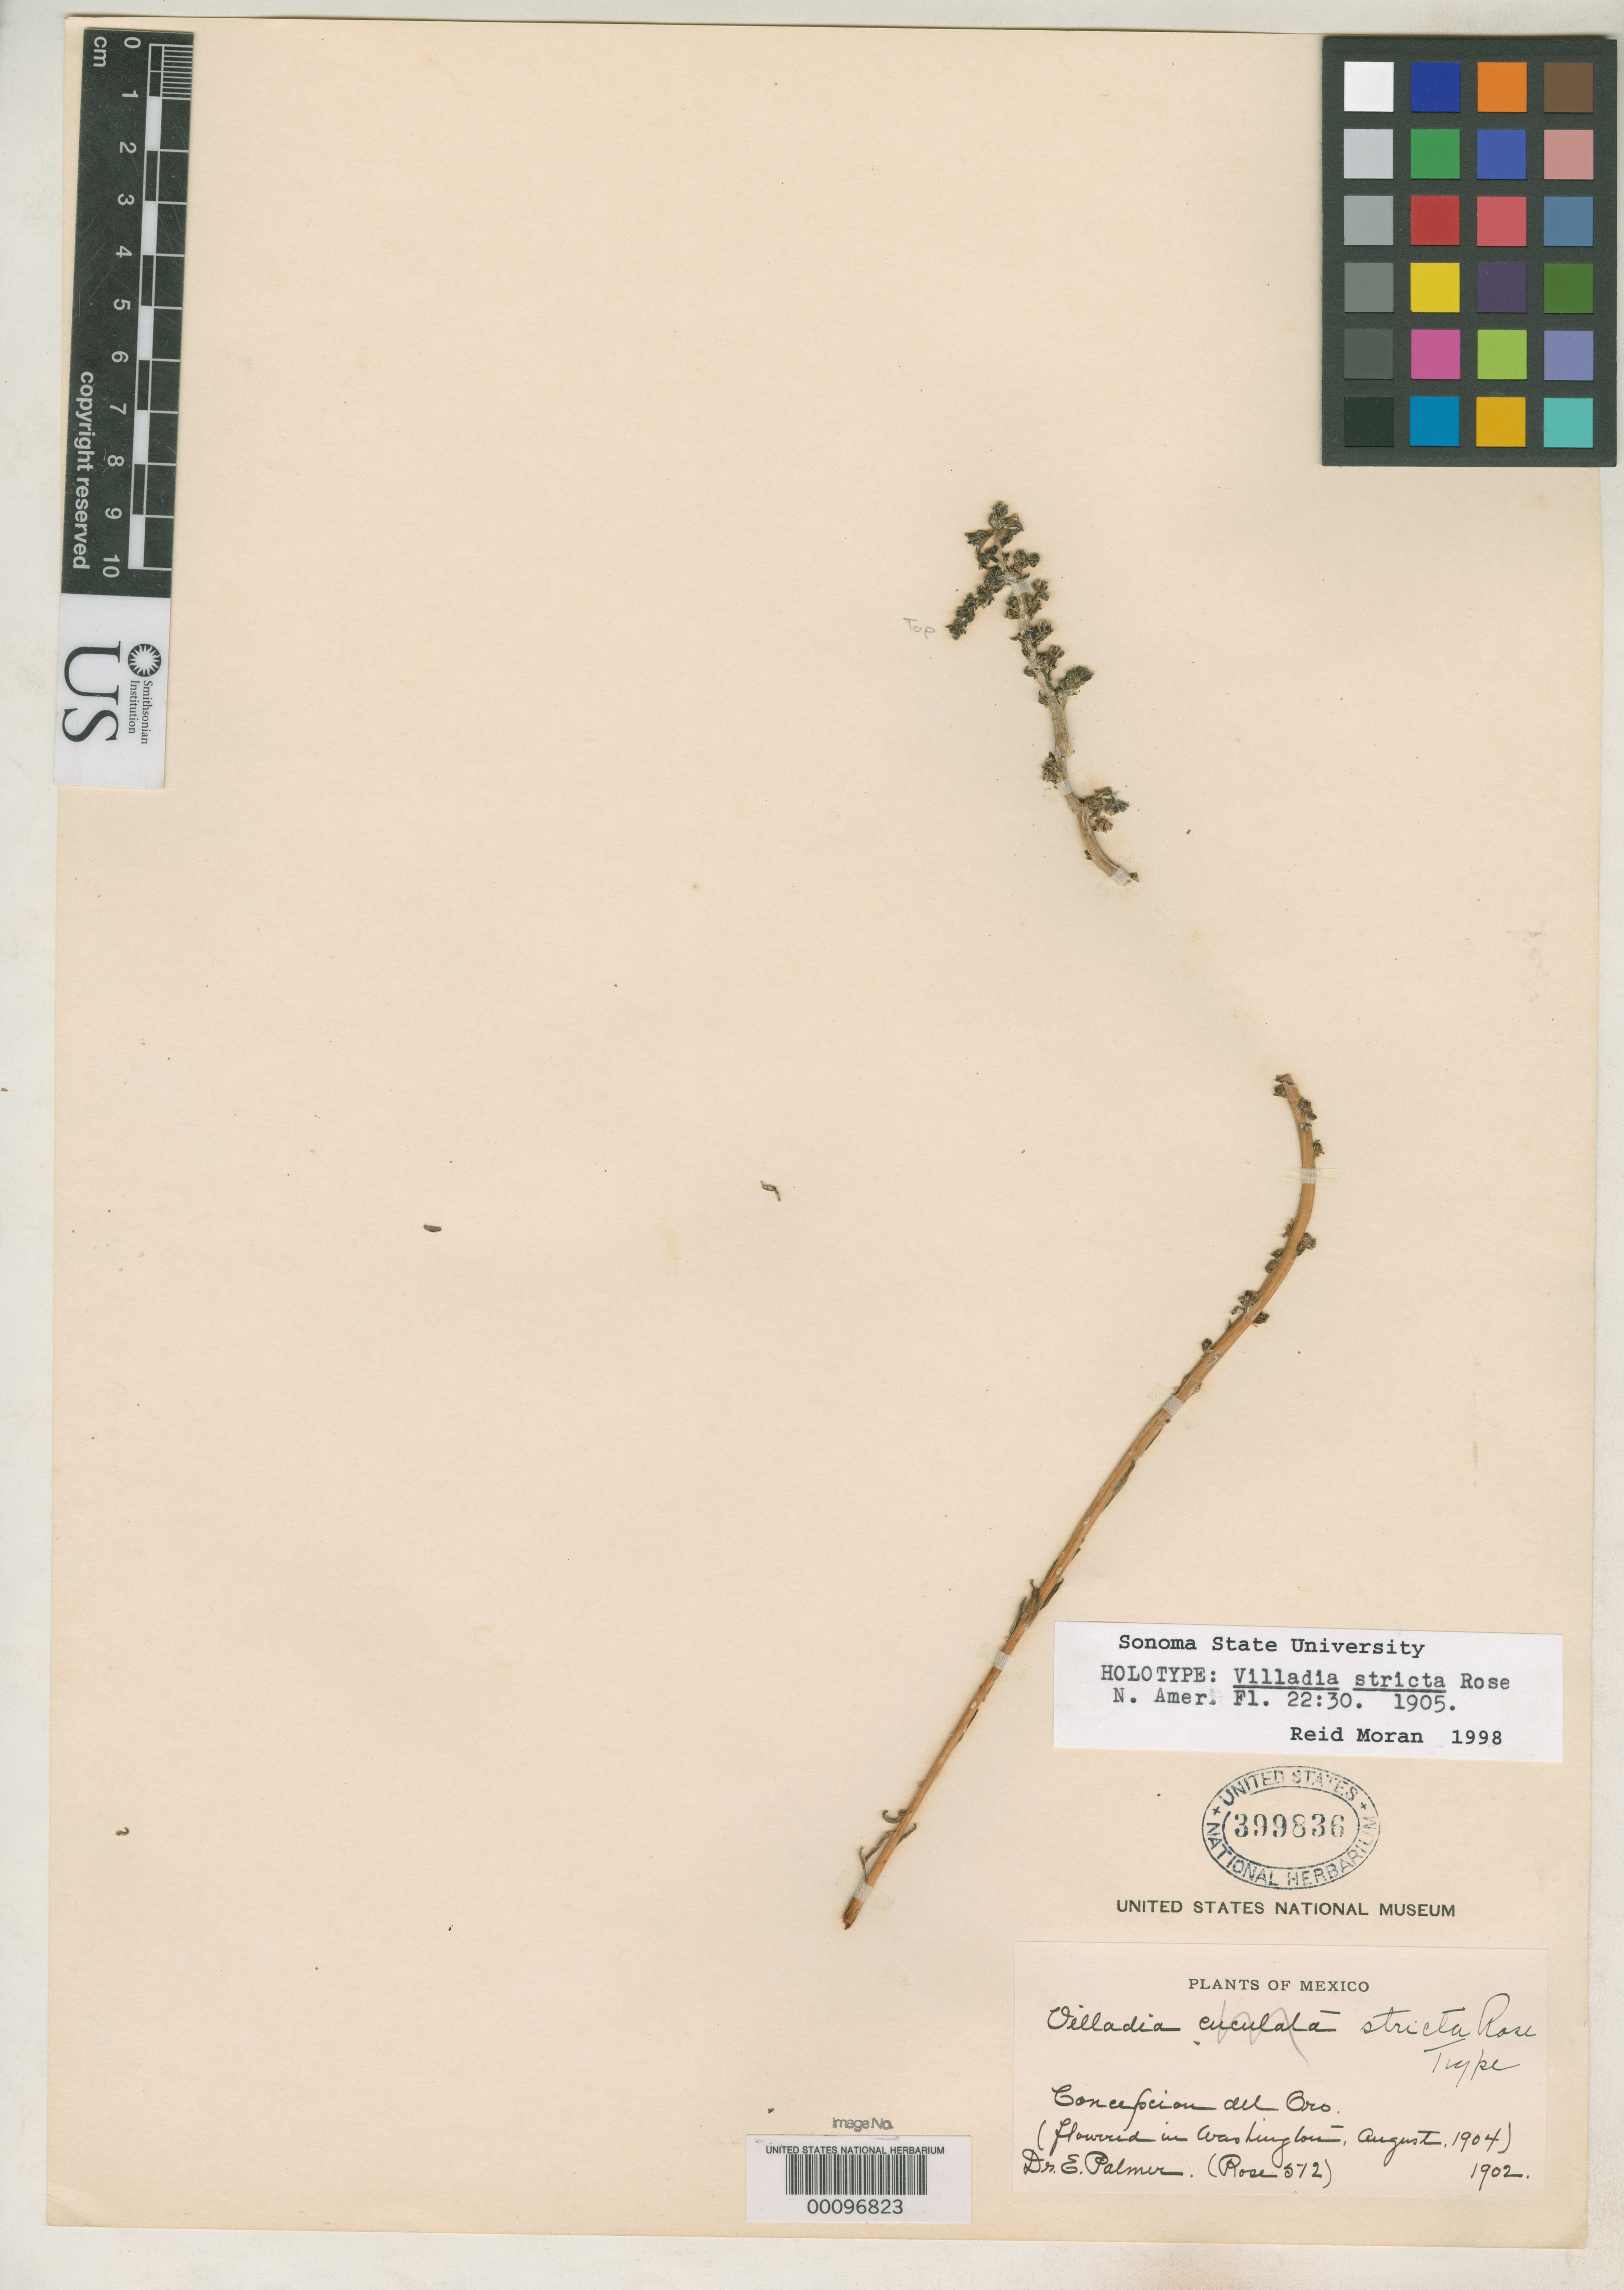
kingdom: Plantae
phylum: Tracheophyta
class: Magnoliopsida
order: Saxifragales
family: Crassulaceae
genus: Villadia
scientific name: Villadia stricta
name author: Rose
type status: Holotype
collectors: E. Palmer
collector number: Rose 512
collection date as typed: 1902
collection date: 1902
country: Mexico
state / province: Zacatecas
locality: Concepcion del Oro.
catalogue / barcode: US 399836